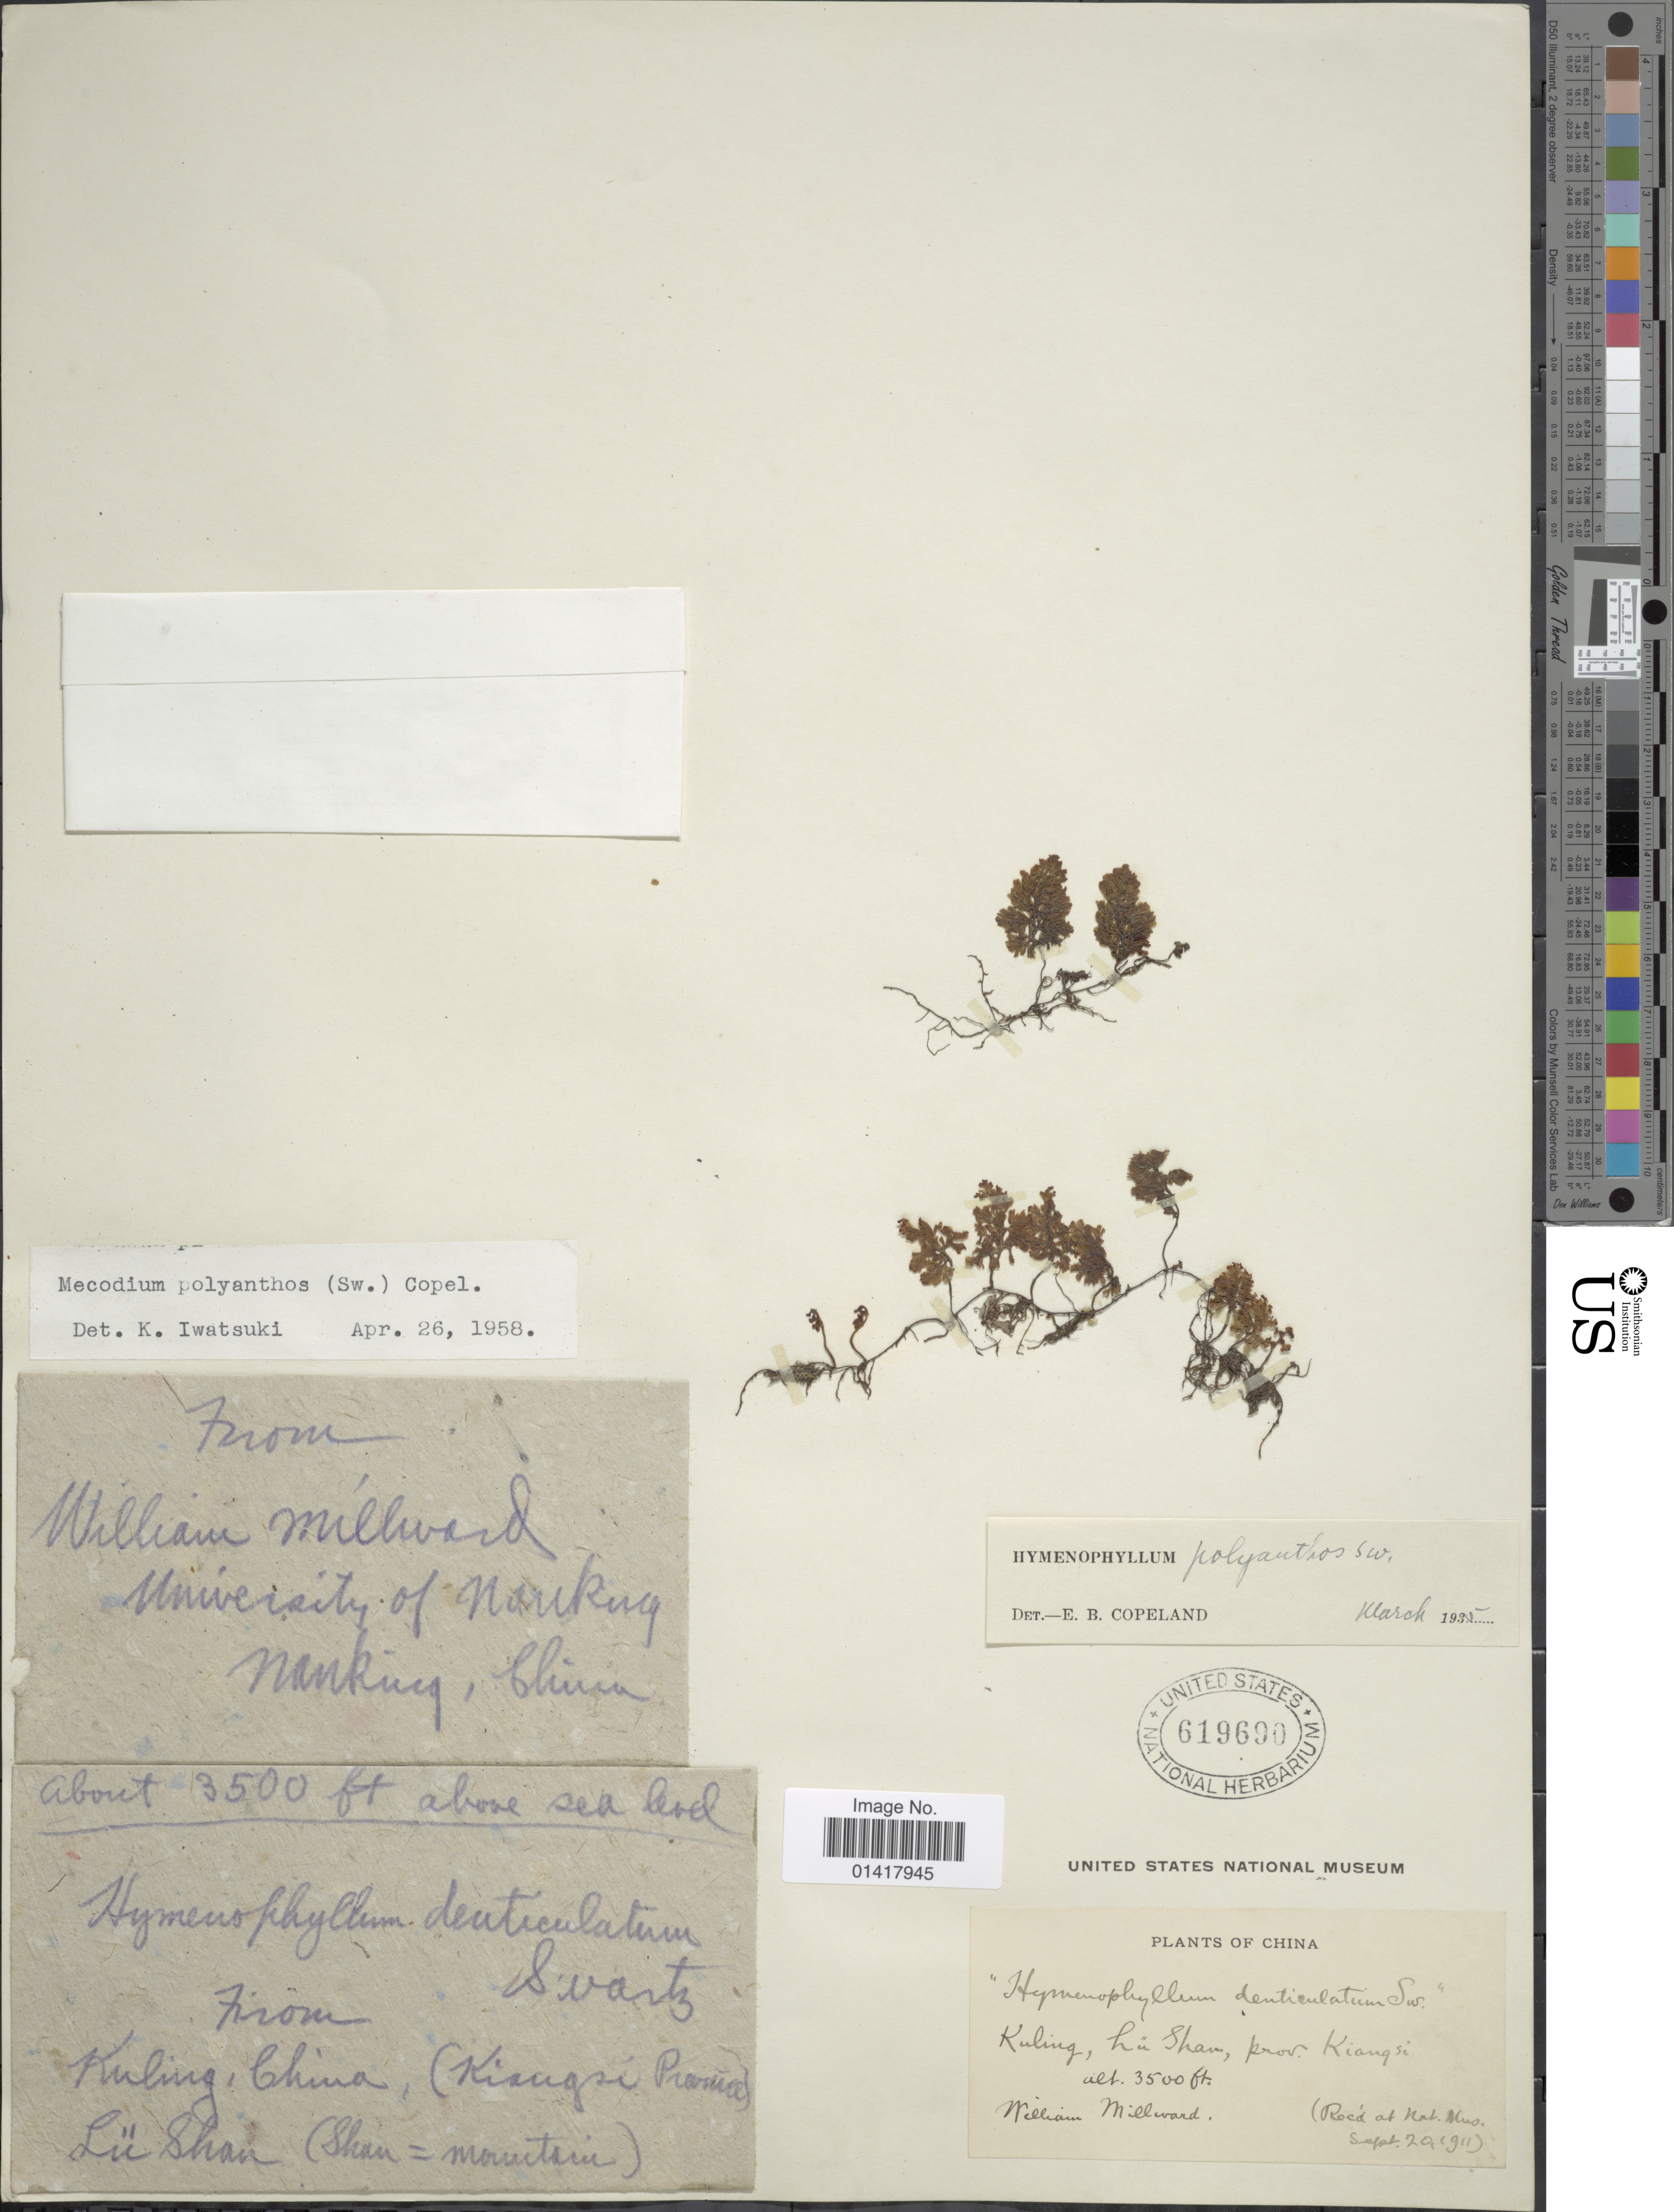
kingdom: Plantae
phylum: Tracheophyta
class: Polypodiopsida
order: Hymenophyllales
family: Hymenophyllaceae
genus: Hymenophyllum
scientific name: Hymenophyllum polyanthos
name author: (Sw.) Sw.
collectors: W. Millward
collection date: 1911-09-20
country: China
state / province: Jiangxi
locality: Kuling, Lu Shan, Prov Kiangsi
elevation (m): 1067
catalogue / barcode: US 619690